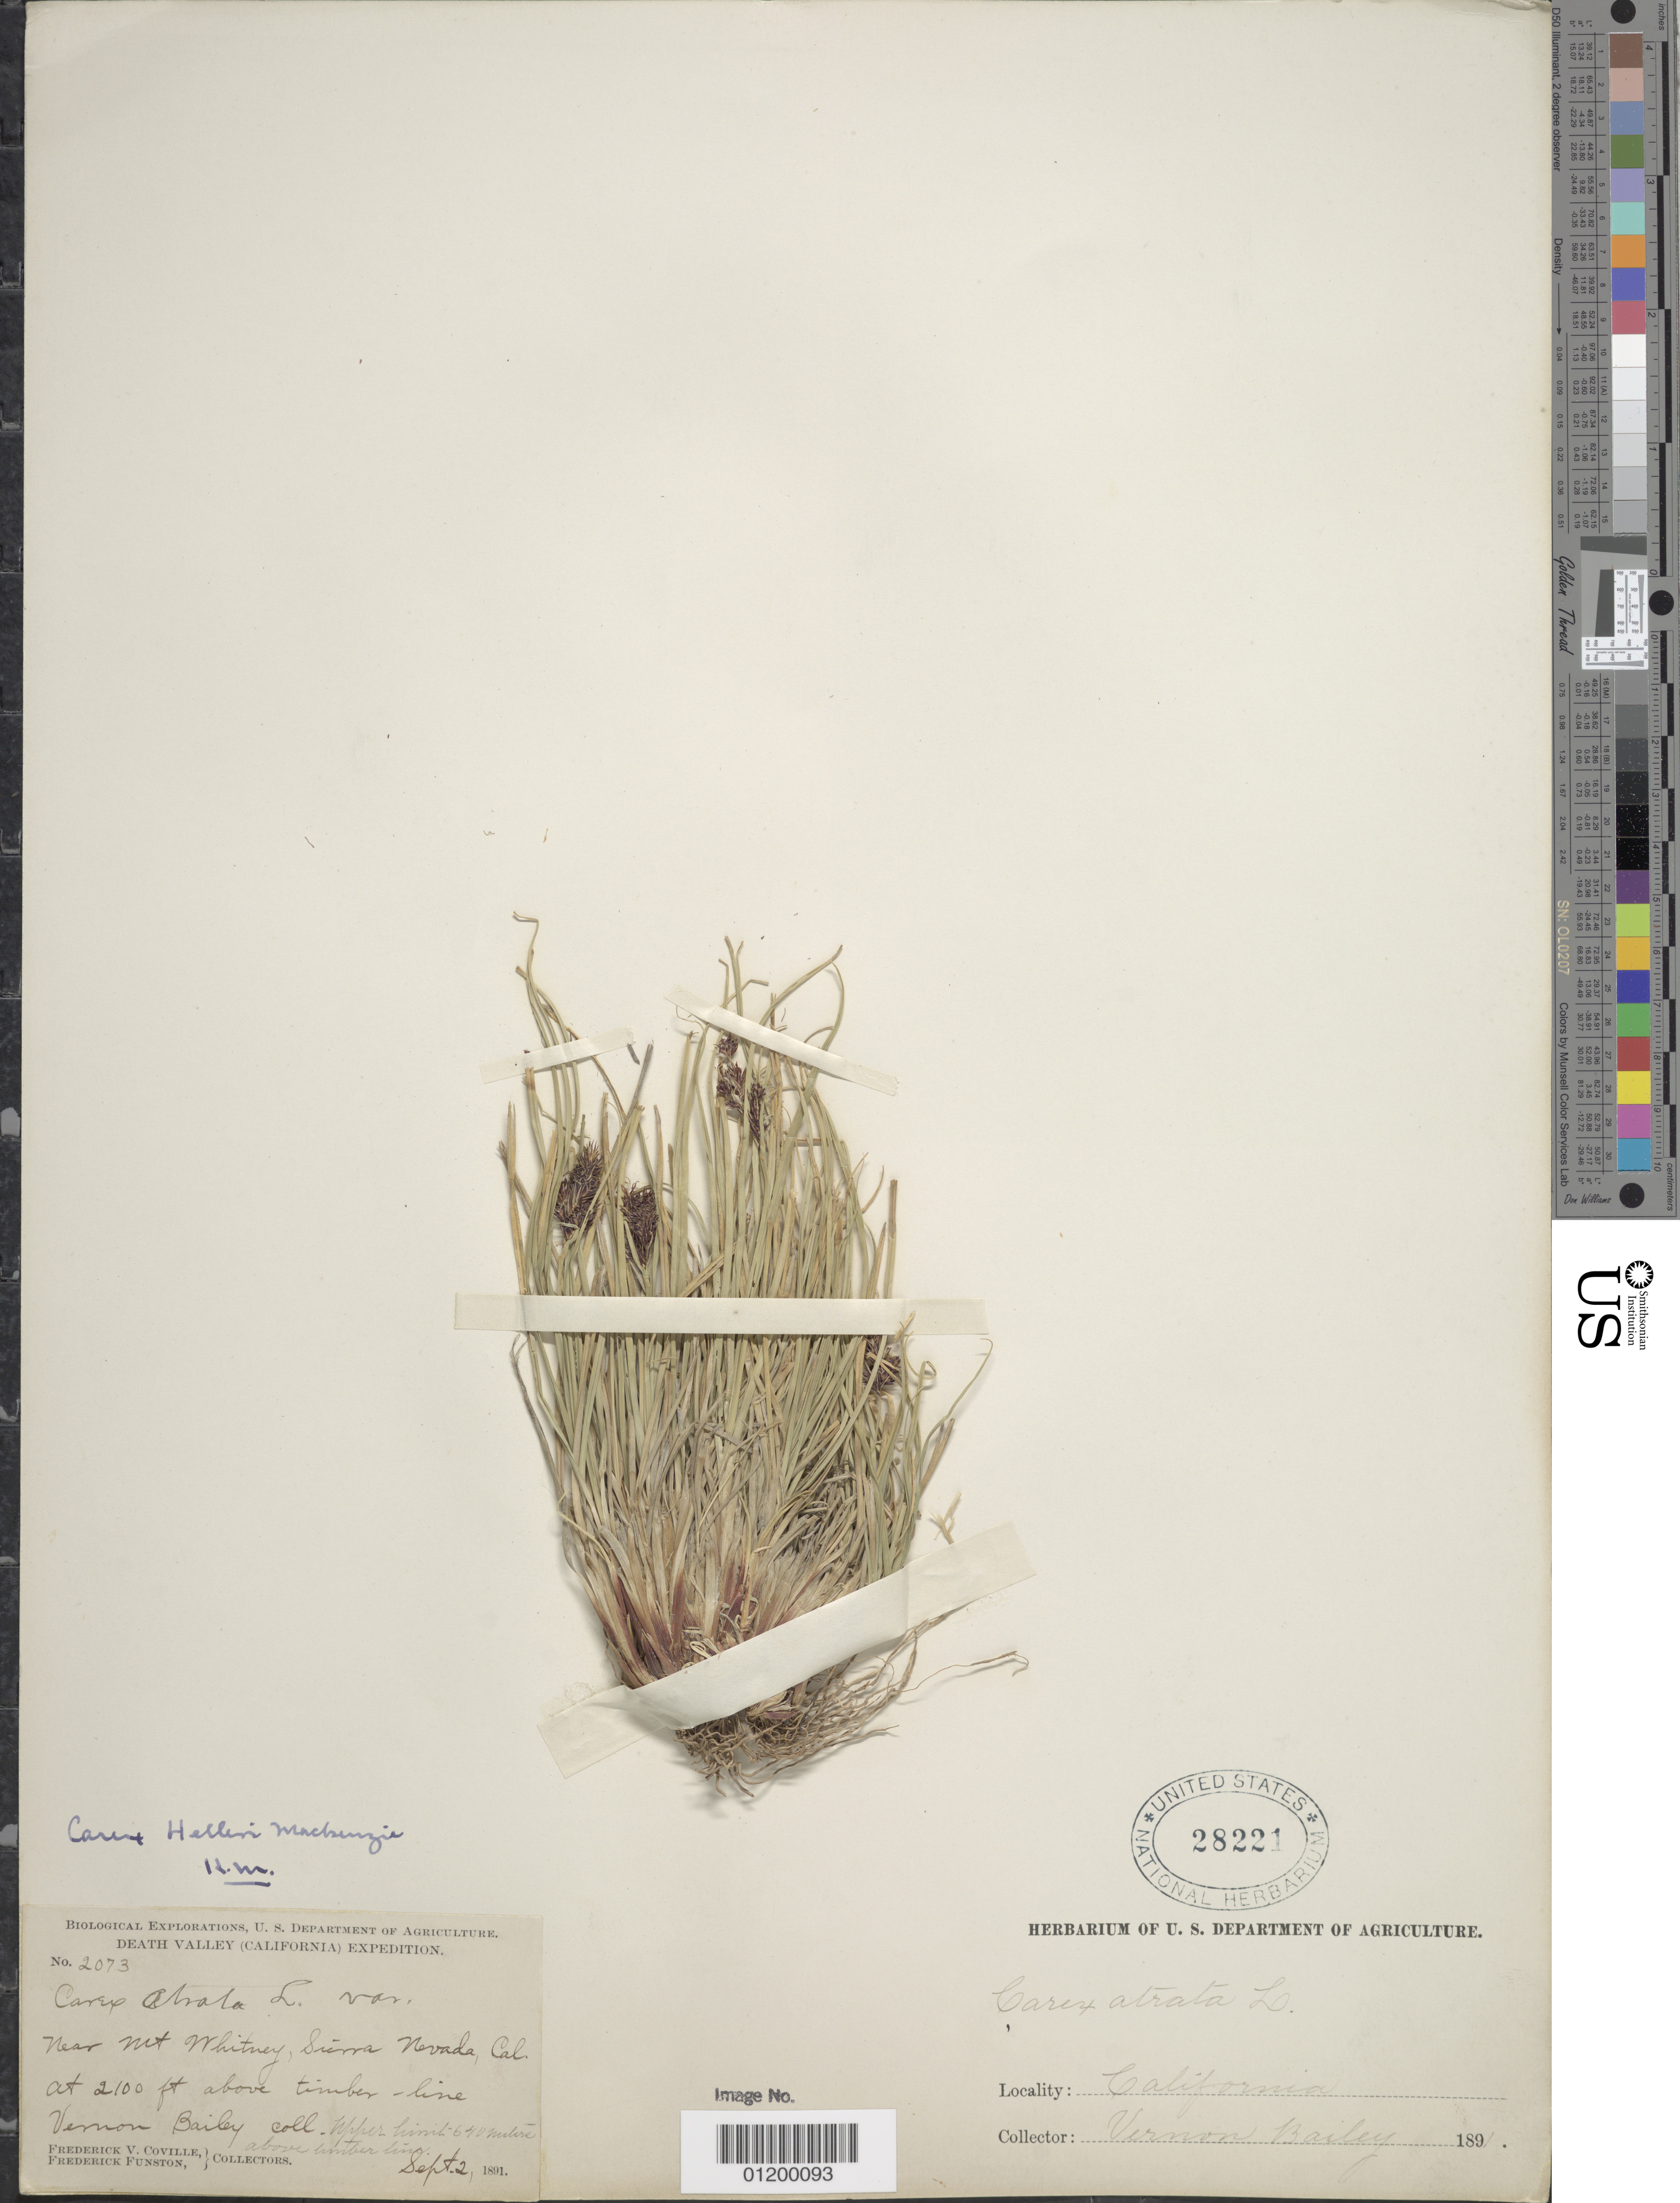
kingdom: Plantae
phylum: Tracheophyta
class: Liliopsida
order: Poales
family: Cyperaceae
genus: Carex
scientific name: Carex helleri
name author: Mack.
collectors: V. O. Bailey, F. V. Coville & F. Funston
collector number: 2073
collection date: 1891-09-02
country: United States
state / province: California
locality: Near Mount Whitney, Sierra Nevada.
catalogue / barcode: US 28221